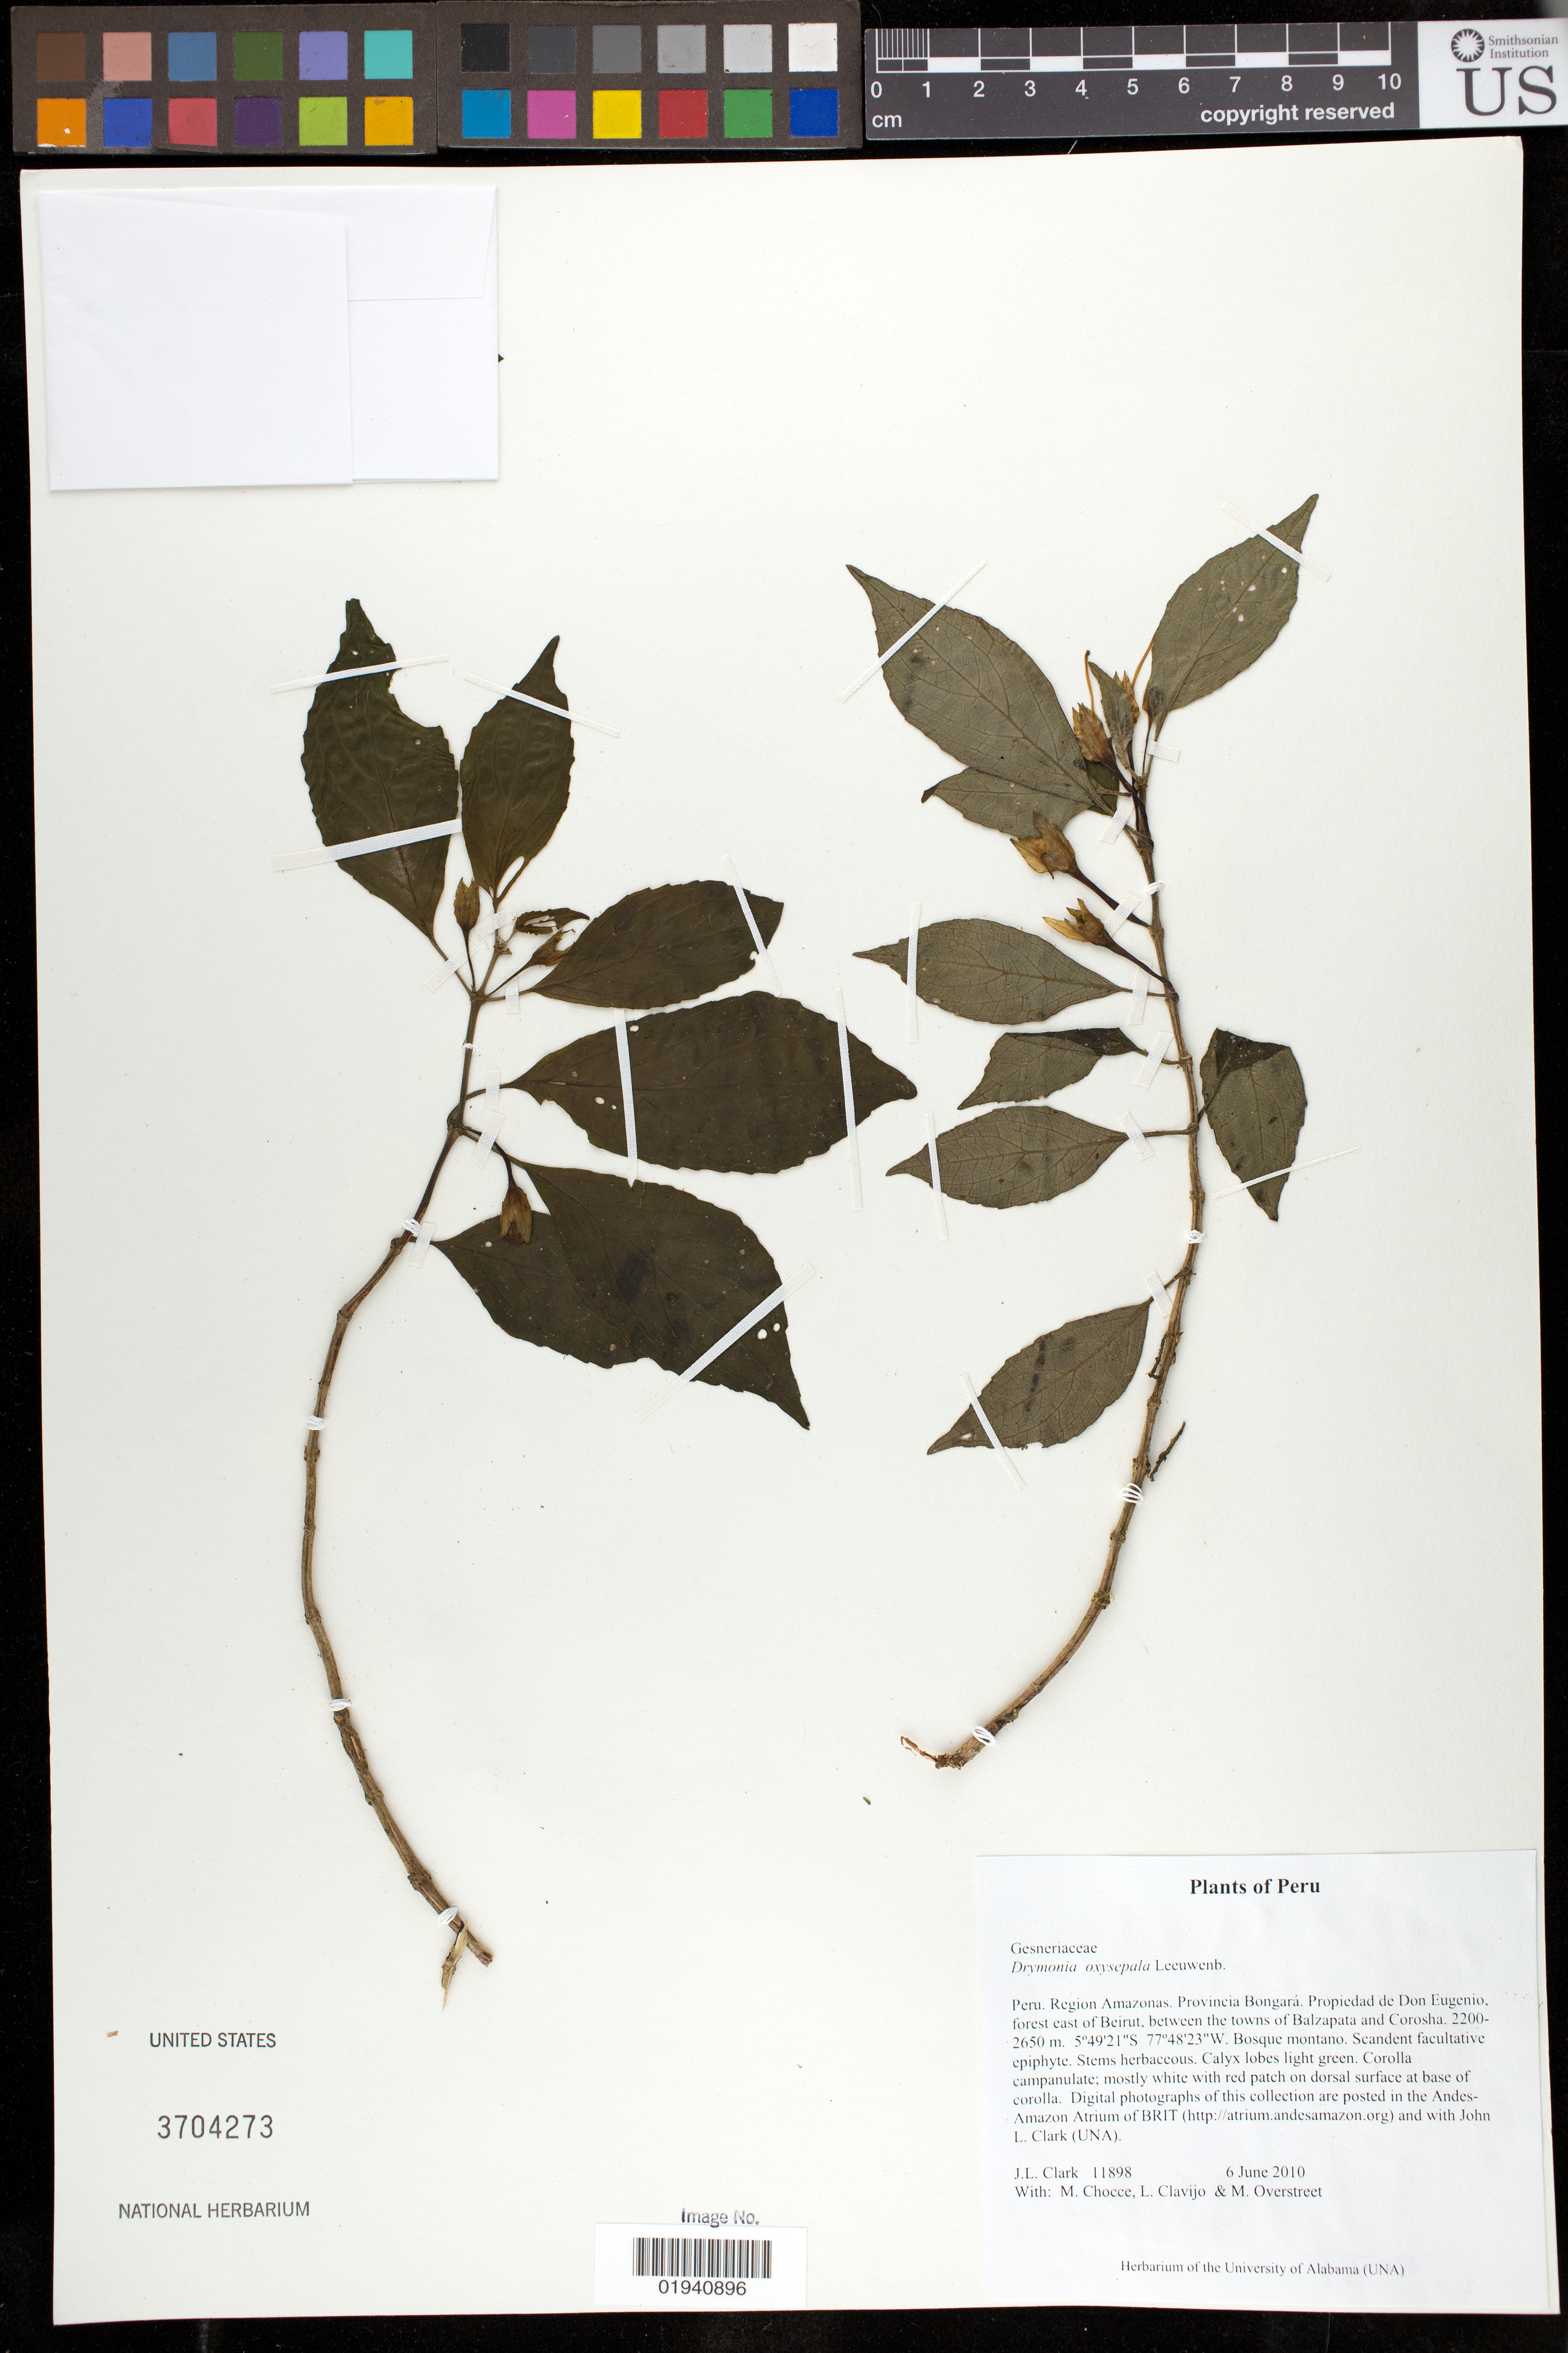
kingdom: Plantae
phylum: Tracheophyta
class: Magnoliopsida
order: Lamiales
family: Gesneriaceae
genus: Drymonia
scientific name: Drymonia oxysepala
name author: Leeuwenb.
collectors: J. L. Clark, M. Chocce, L. Clavijo & M. Overstreet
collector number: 11898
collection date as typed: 06 Jun 2010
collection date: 2010-06-06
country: Peru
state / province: Amazonas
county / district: Bongará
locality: Region Amazonas, propiedad de Don Eugenio, forest east of Beirut, between the towns of Balzapata and Corosha.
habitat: Bosque montano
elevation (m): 2200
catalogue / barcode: US 3704273